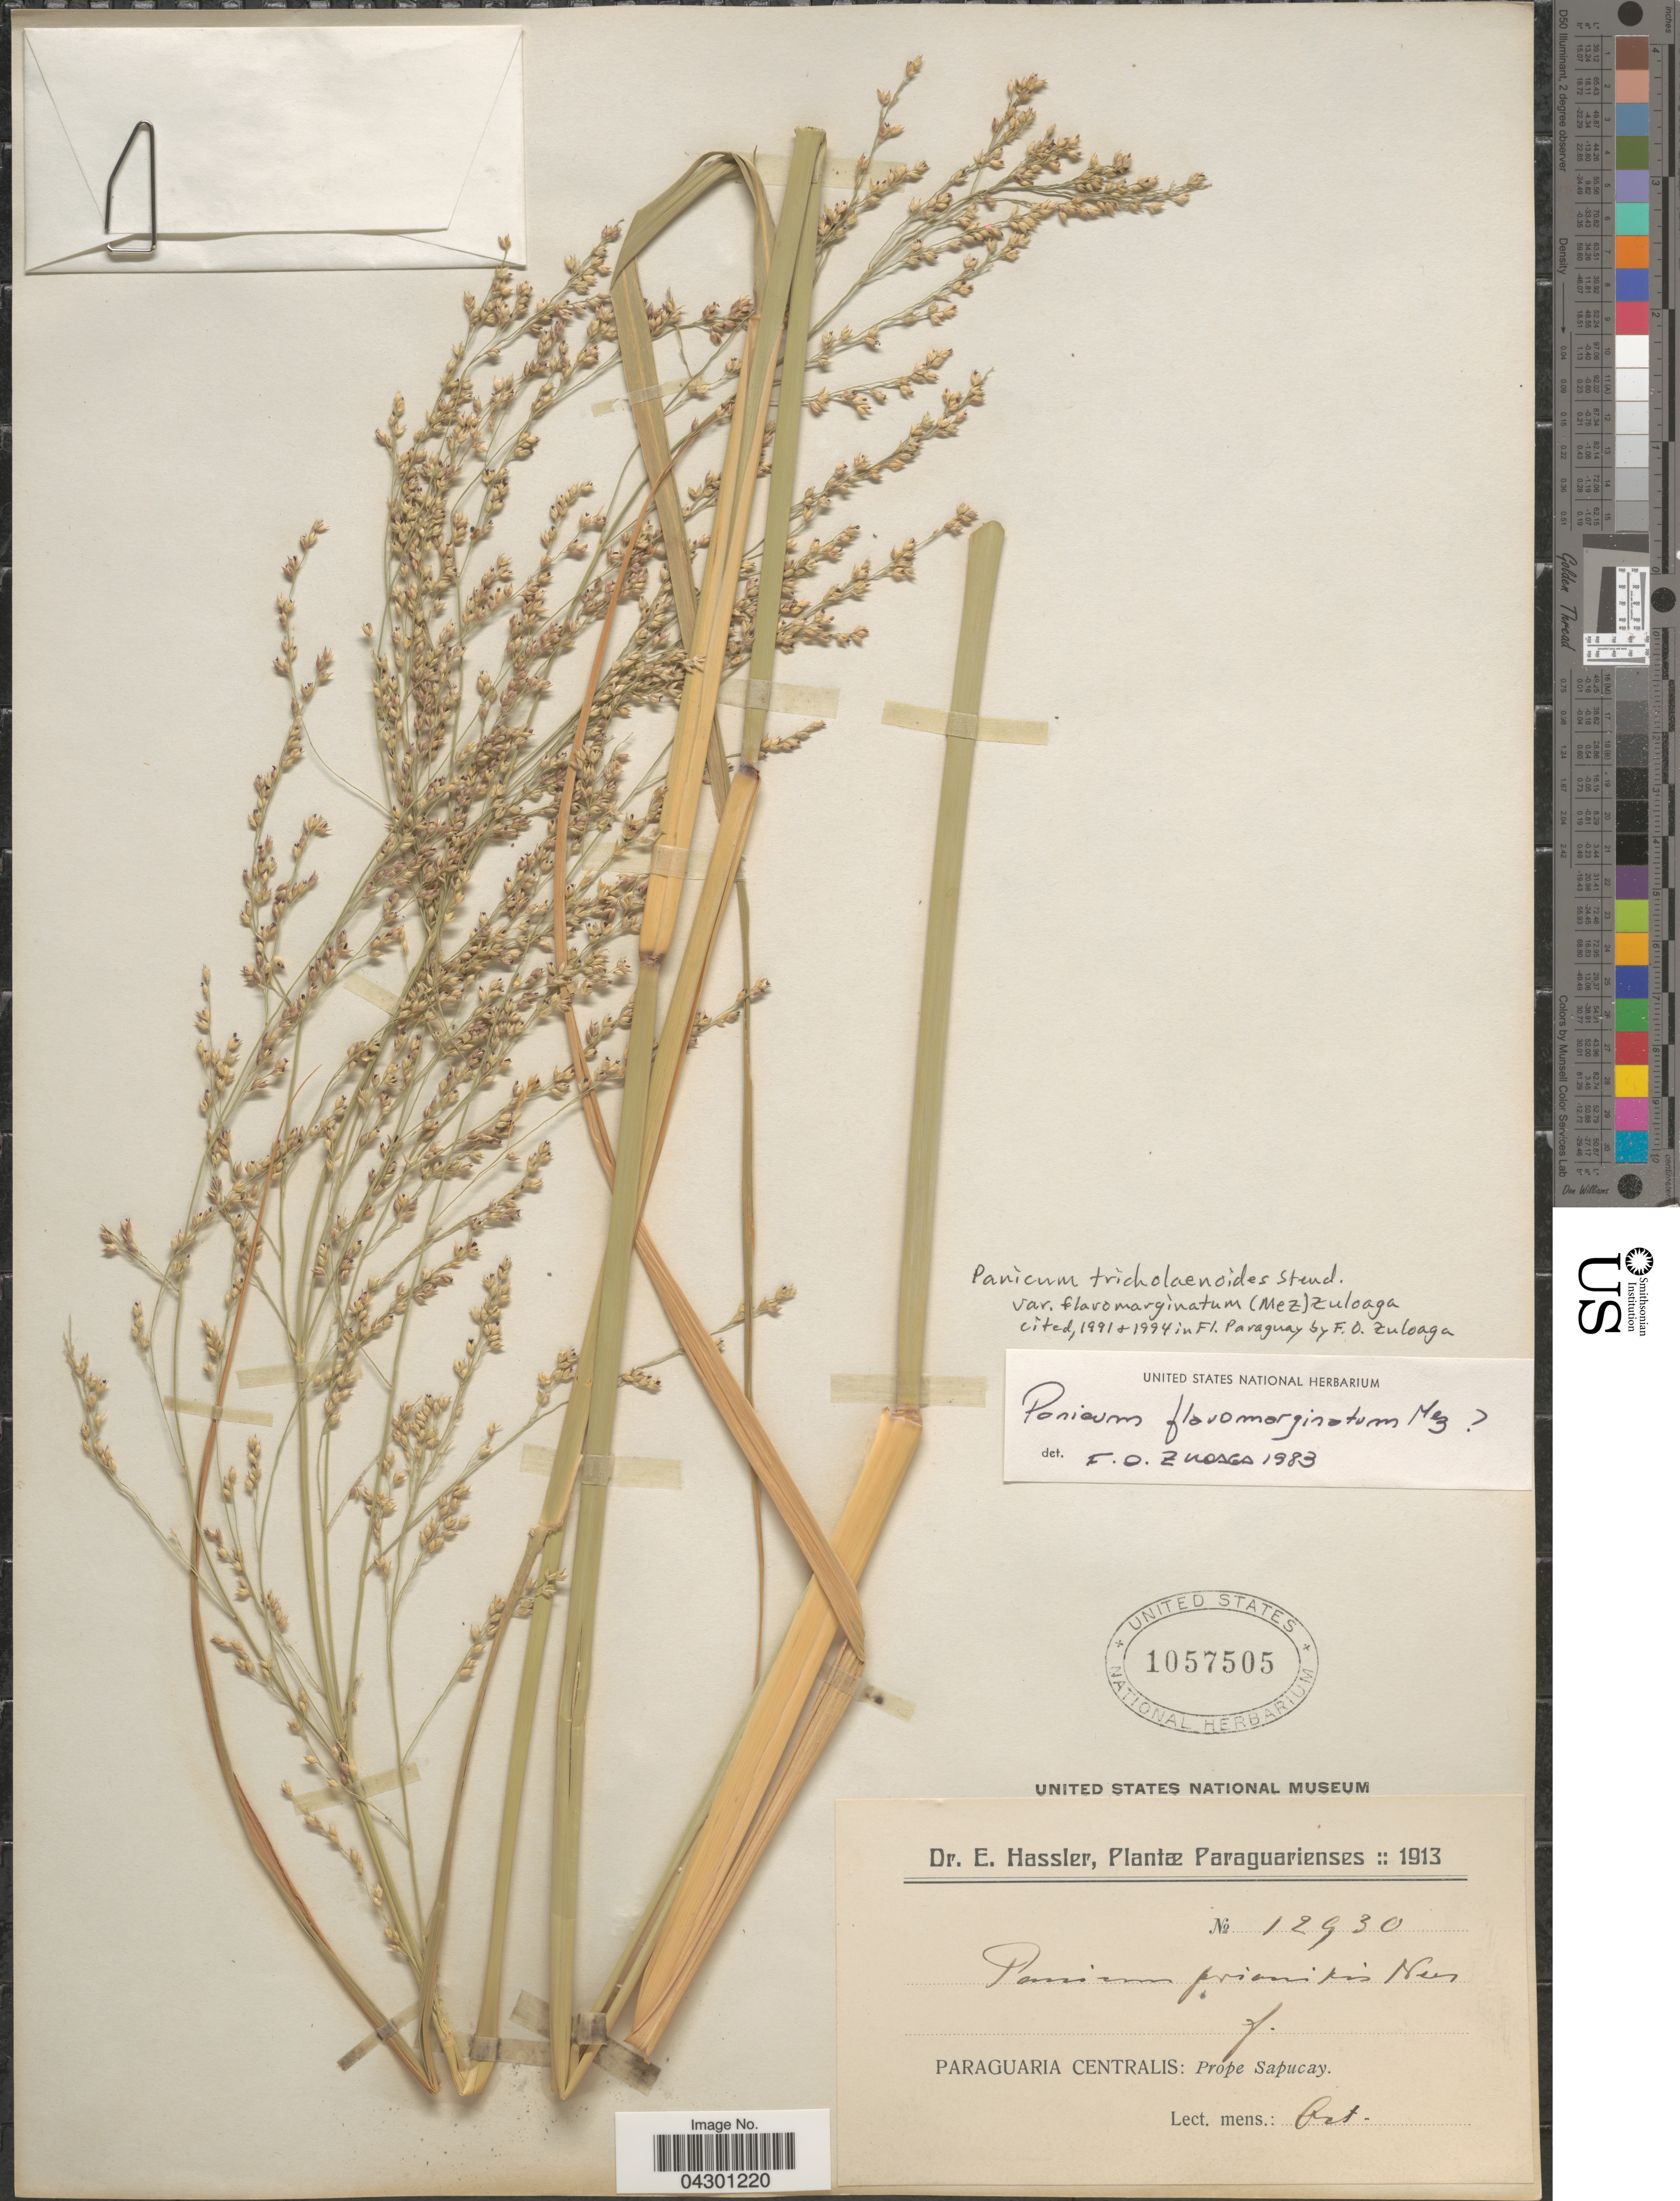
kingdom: Plantae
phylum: Tracheophyta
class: Liliopsida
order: Poales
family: Poaceae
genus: Panicum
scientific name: Panicum tricholaenoides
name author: Steud.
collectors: E. Hassler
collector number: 12930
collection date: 1913-10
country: Paraguay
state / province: Paraguari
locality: Paraguaria Centralis: Prope Sapucay.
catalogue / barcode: US 1057505